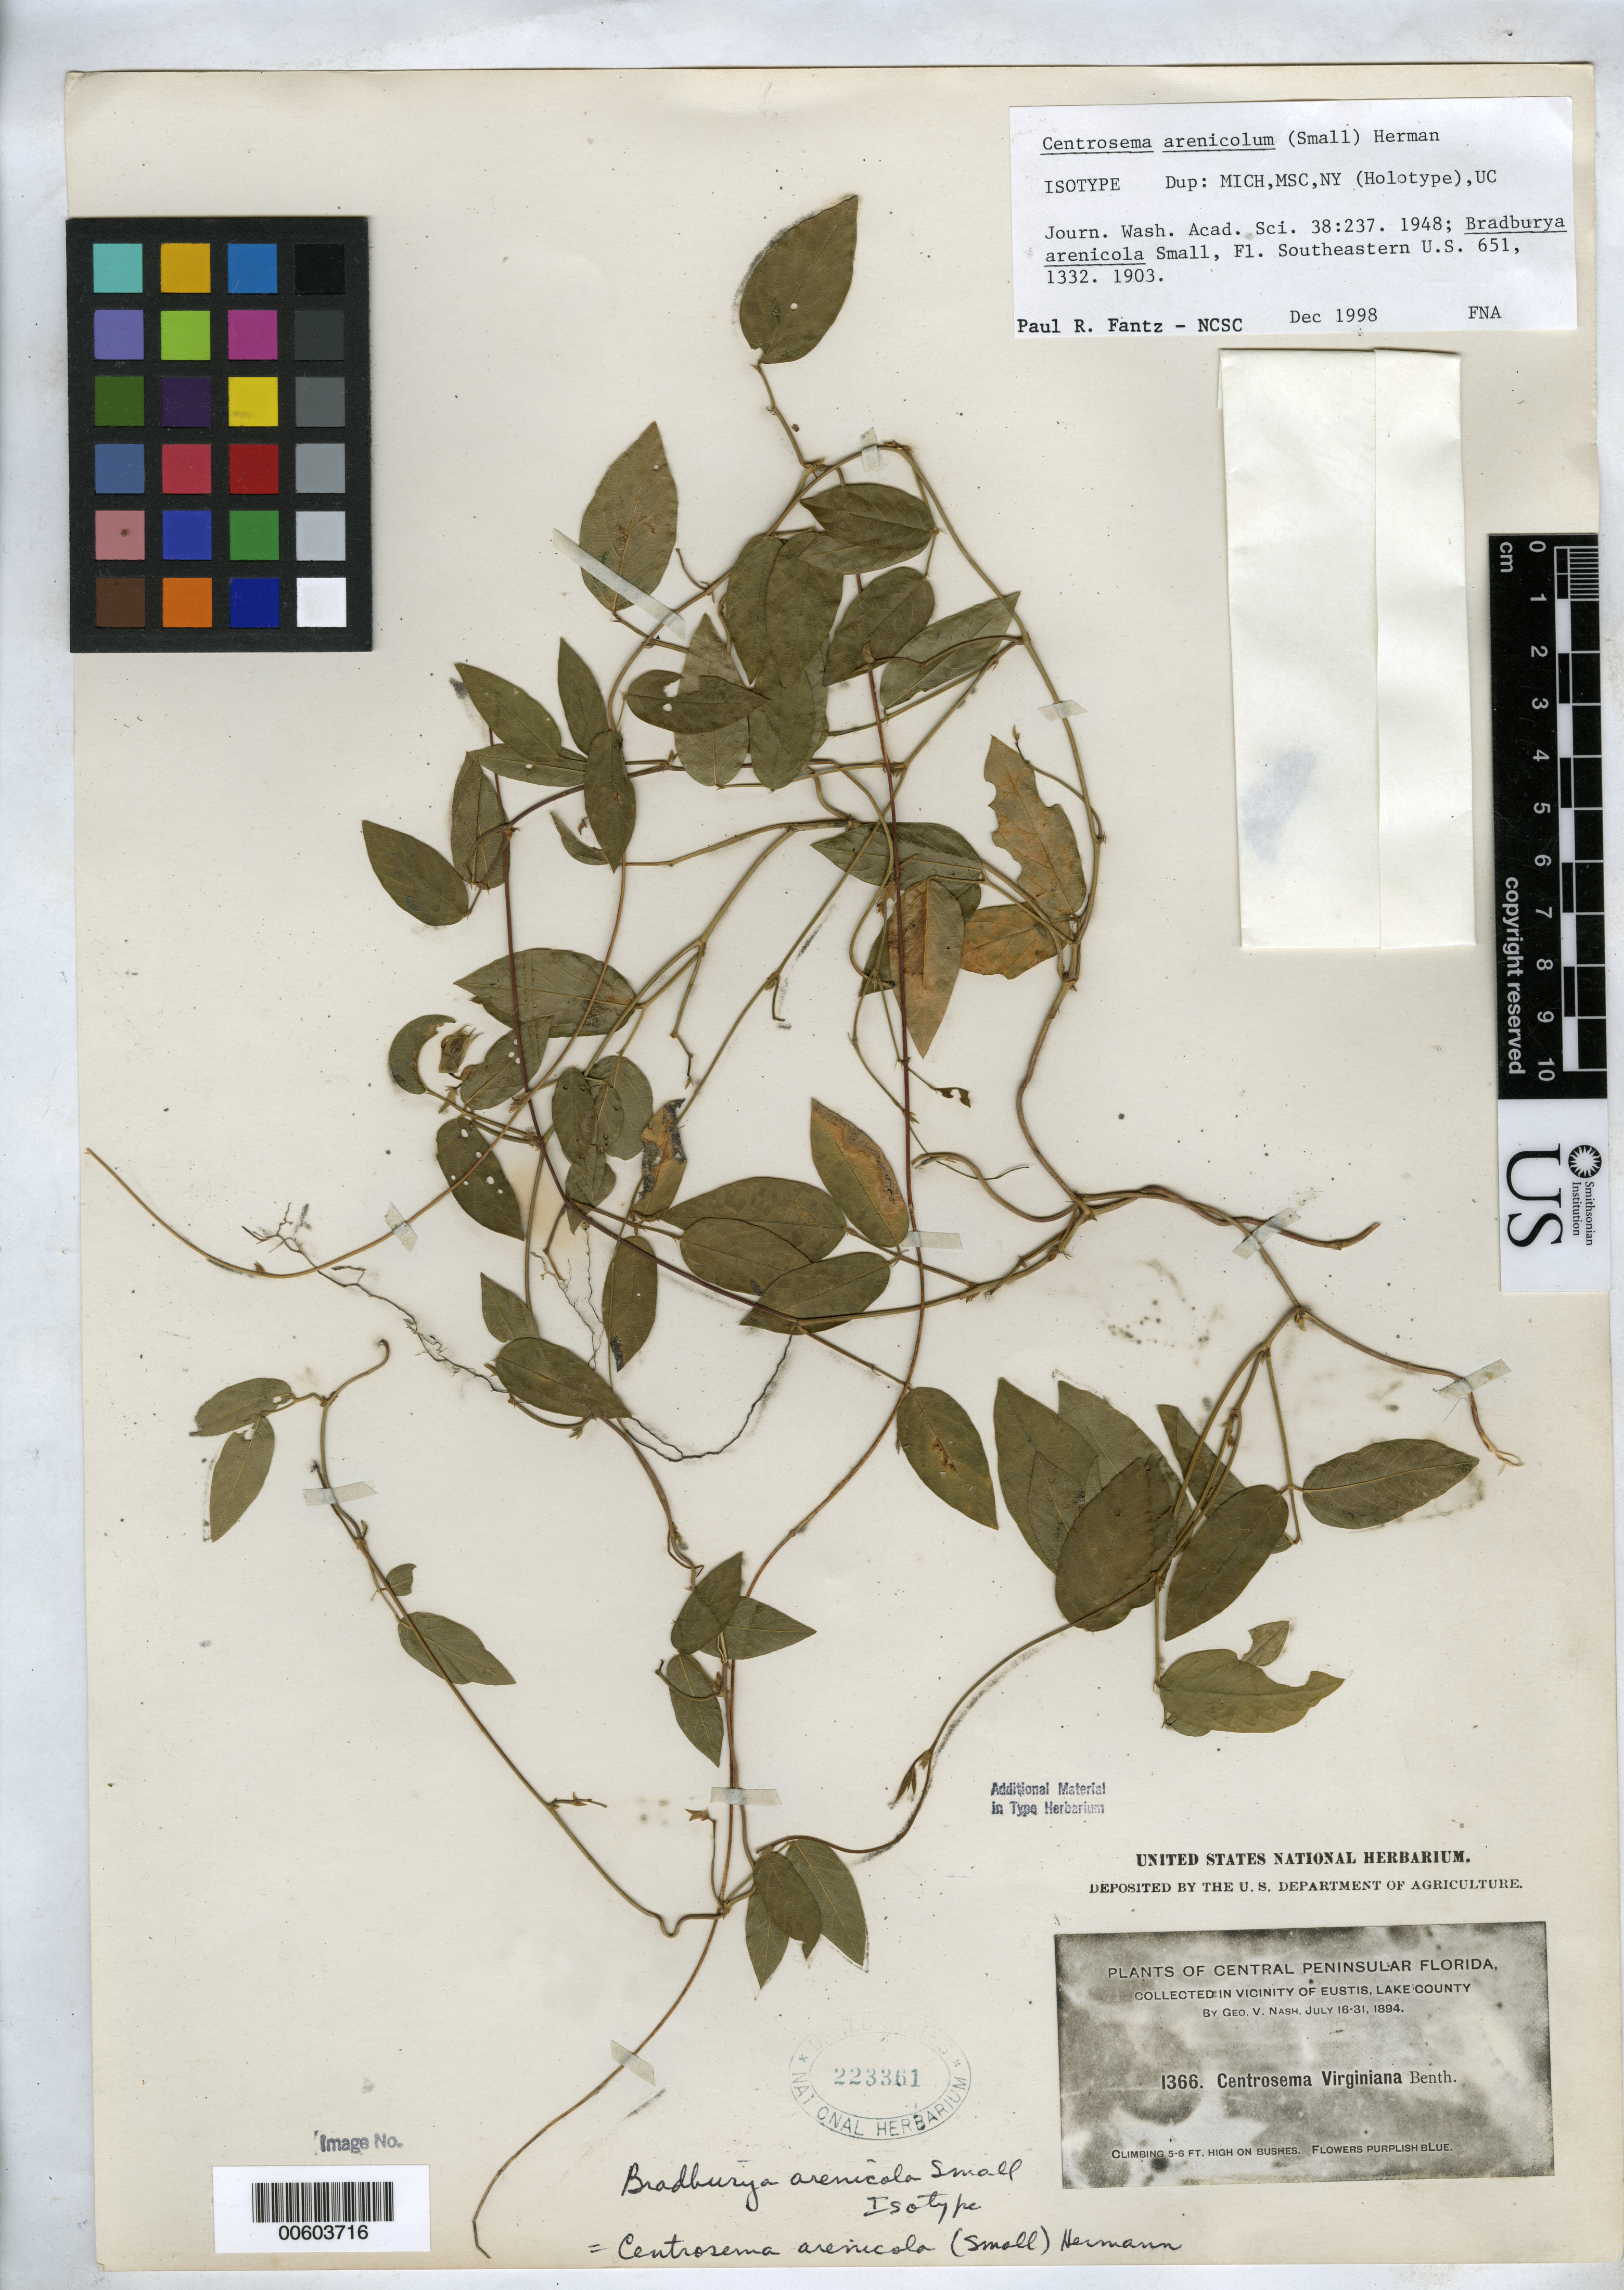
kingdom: Plantae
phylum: Tracheophyta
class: Magnoliopsida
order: Fabales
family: Fabaceae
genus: Bradburya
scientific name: Bradburya arenicola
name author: Small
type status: Isotype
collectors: G. V. Nash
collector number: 1366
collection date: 1894-07-16/1894-07-31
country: United States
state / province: Florida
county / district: Lake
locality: Collected in vicinity of Eustis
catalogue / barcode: US 223361